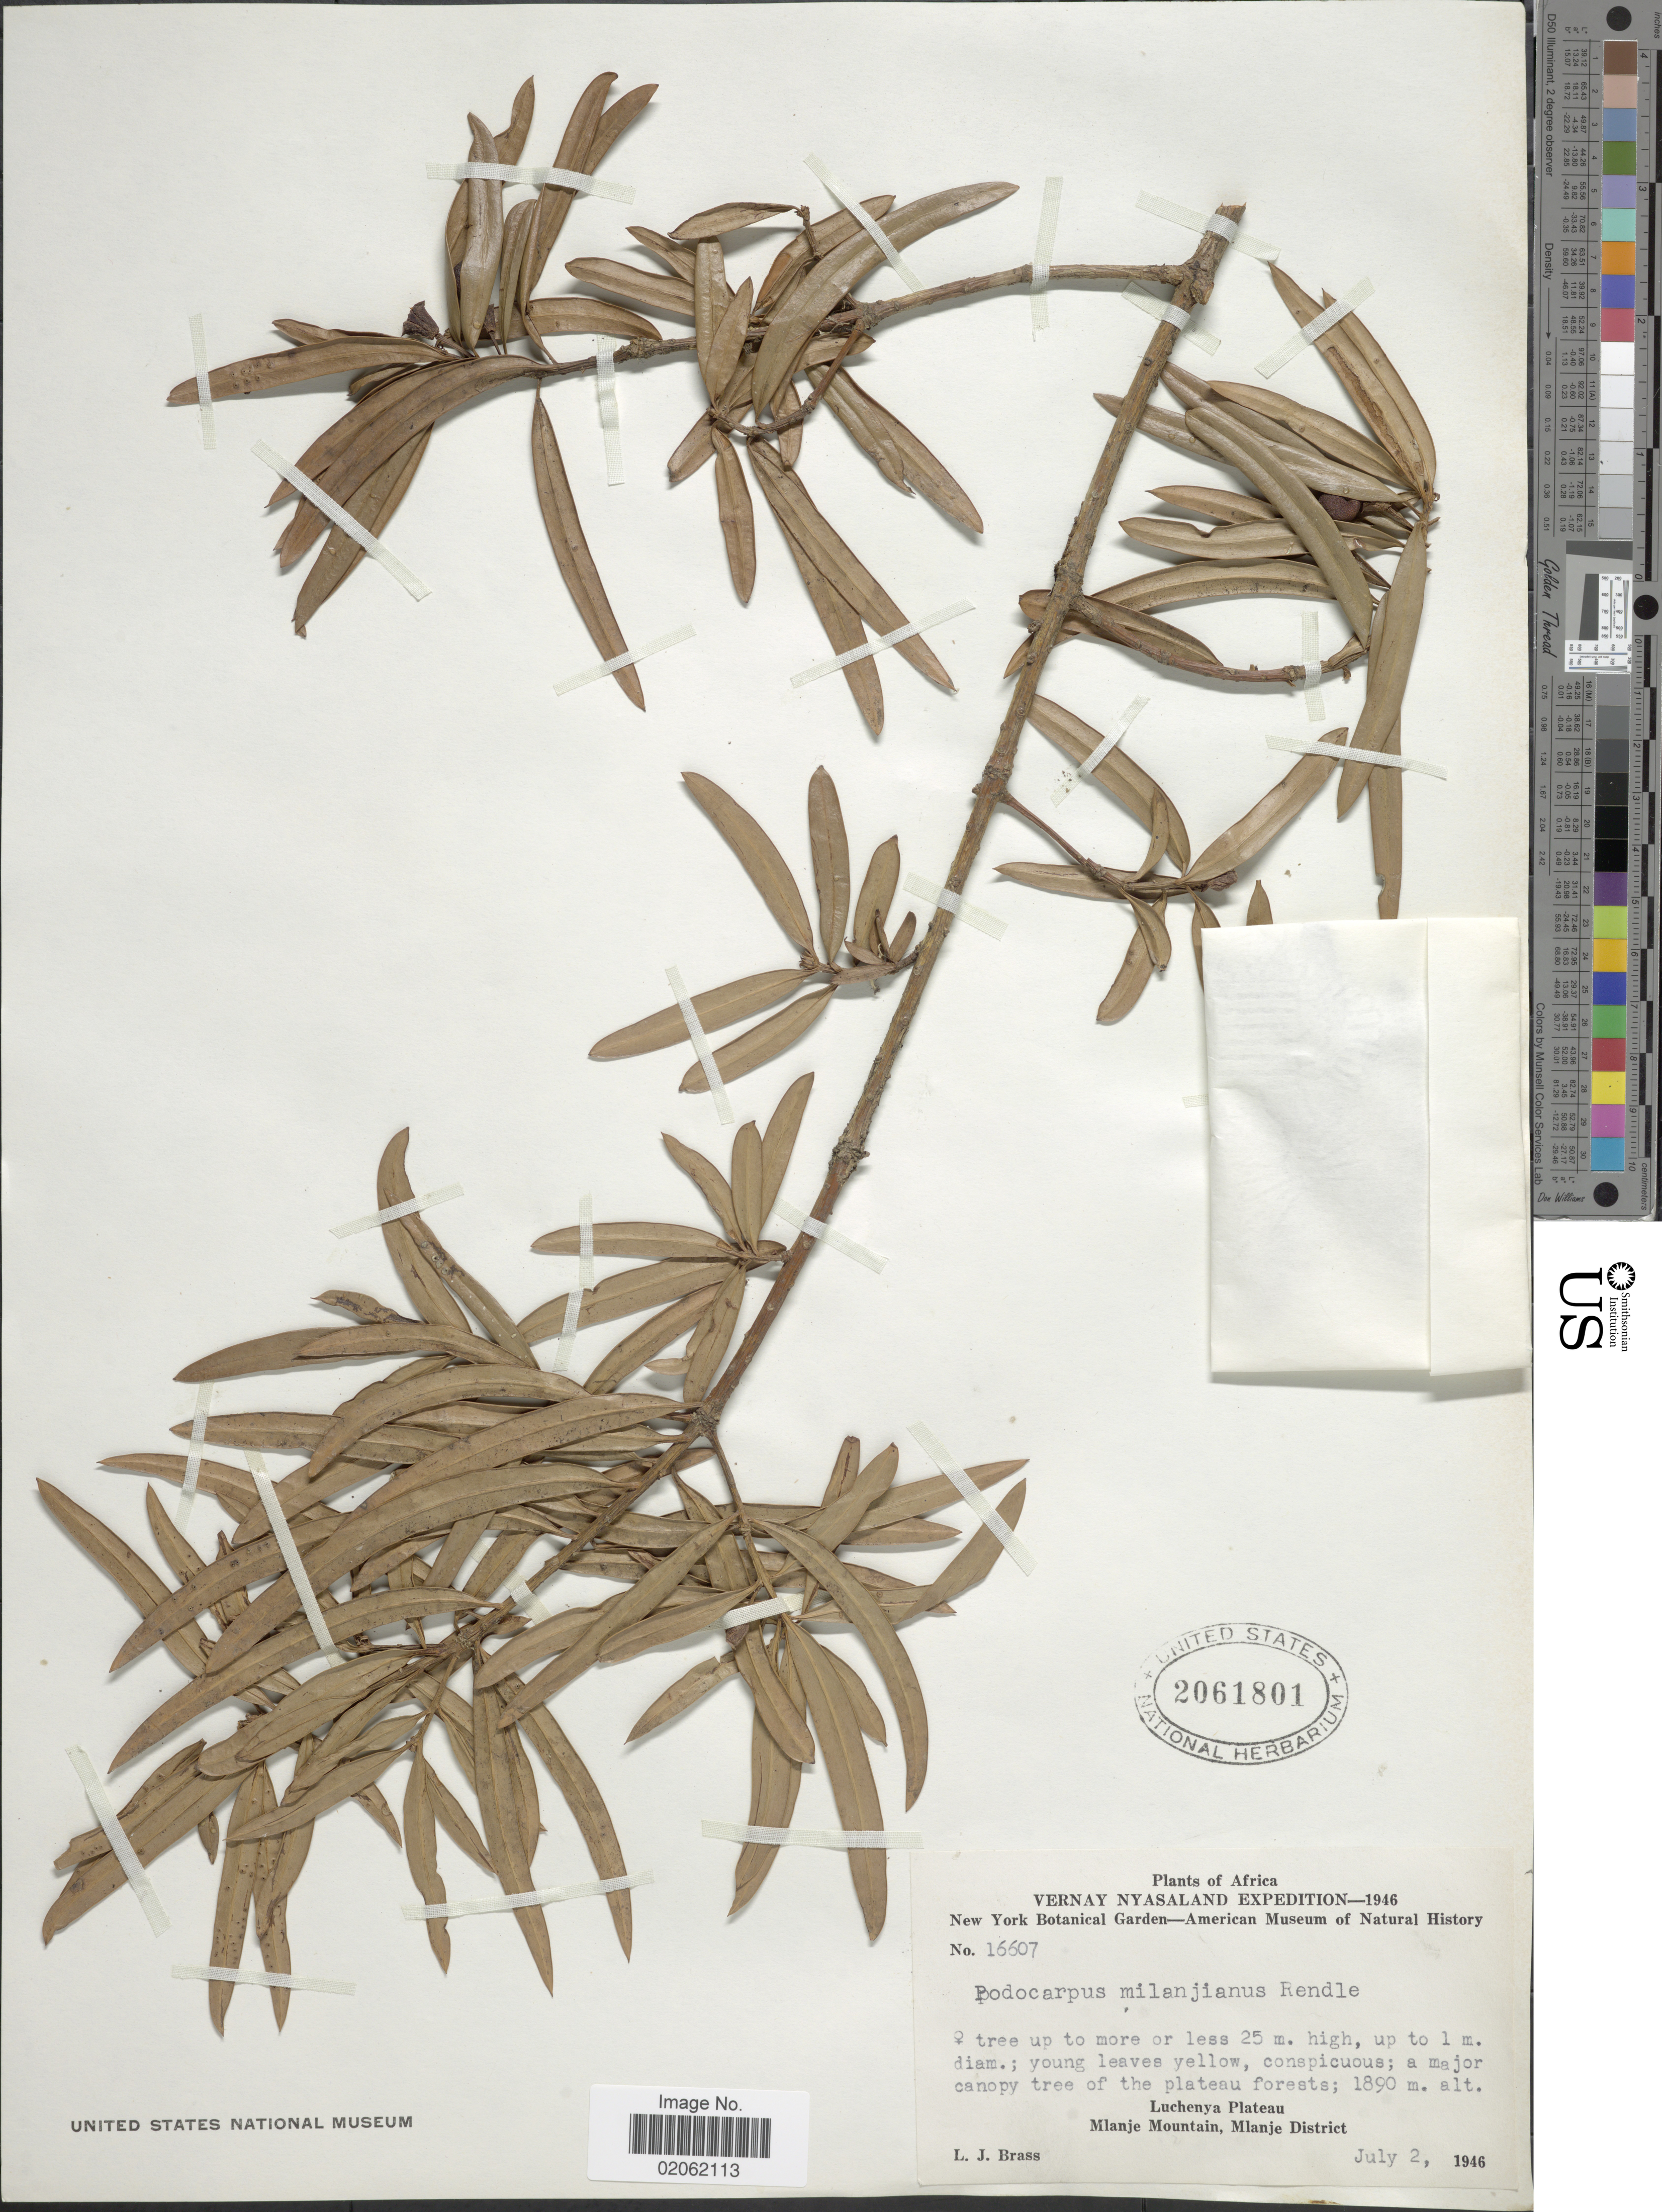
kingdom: Plantae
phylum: Tracheophyta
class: Pinopsida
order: Pinales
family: Podocarpaceae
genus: Podocarpus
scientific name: Podocarpus milanjianus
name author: Rendle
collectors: L. J. Brass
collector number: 16607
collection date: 1946-07-02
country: Malawi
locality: Africa, Vernay Nyasaland, a major caopy tree of the plateau forest, Luchenya Plateau, Mlanje Mountain, Mlanje District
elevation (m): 1890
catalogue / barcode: US 2061801